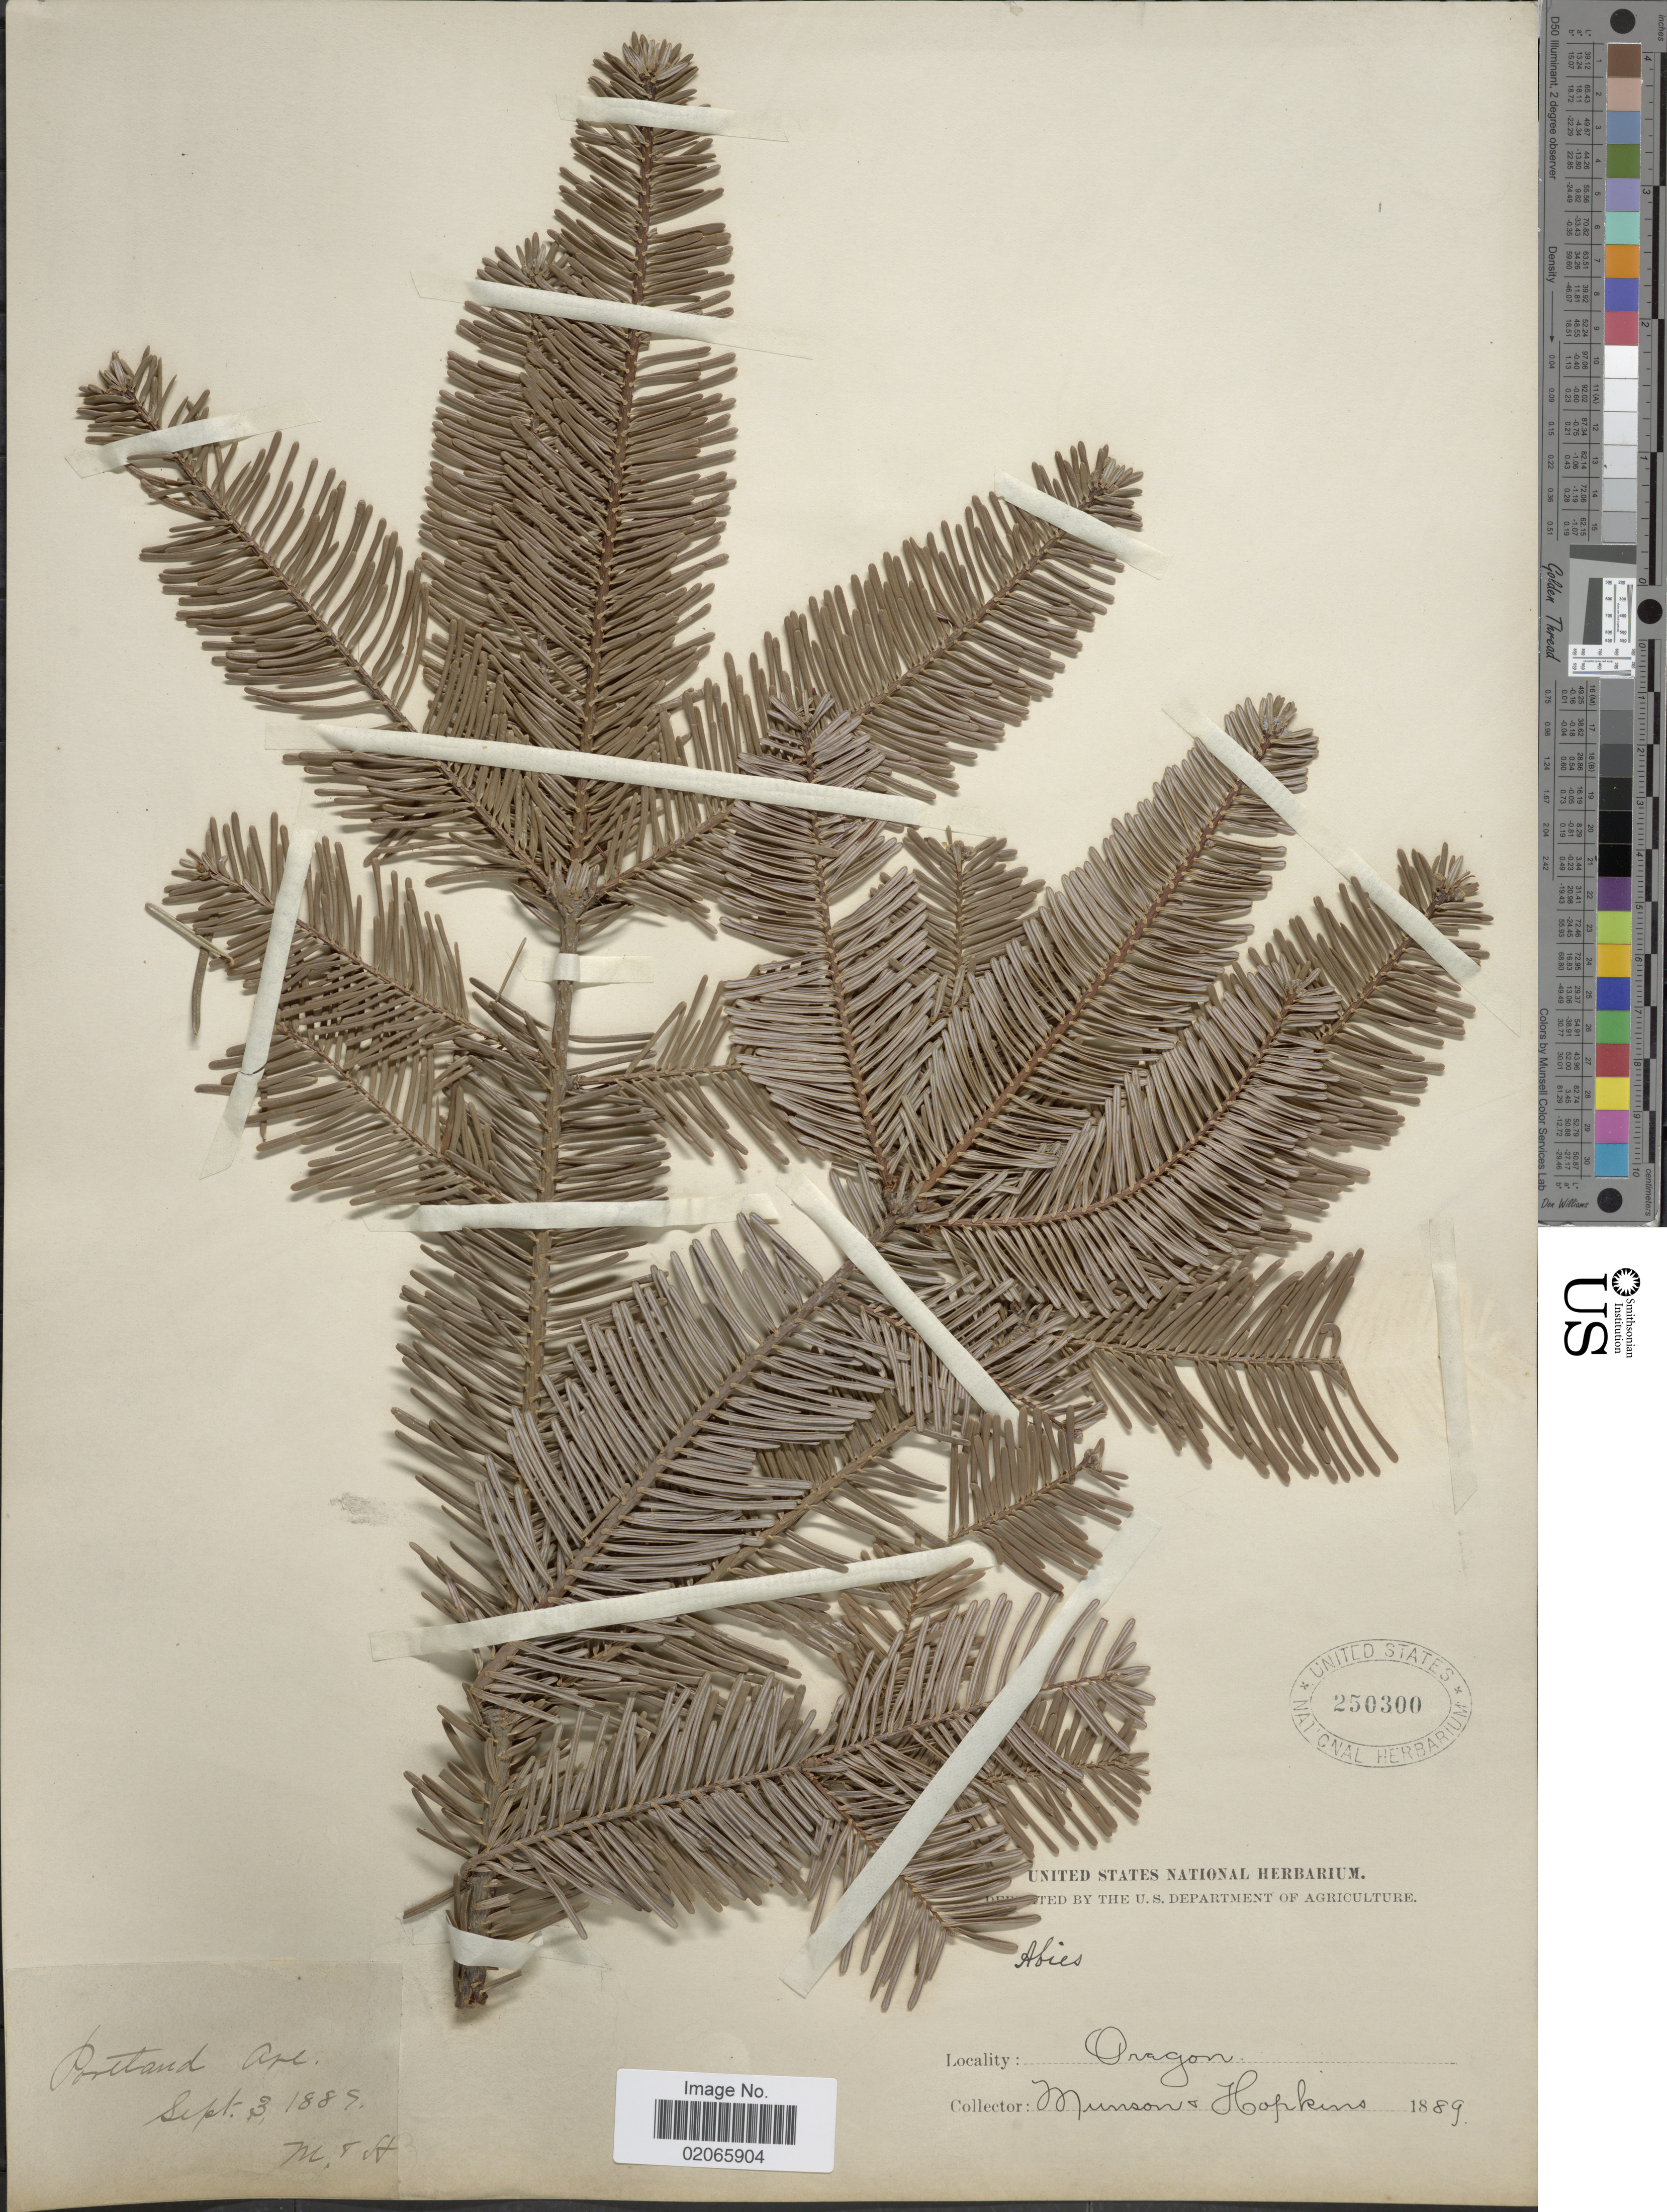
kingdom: Plantae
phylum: Tracheophyta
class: Pinopsida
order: Pinales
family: Pinaceae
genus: Abies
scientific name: Abies sp.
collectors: -. Munson & -- Hopkins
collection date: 1889-09-03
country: United States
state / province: Oregon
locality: Portland, Ore.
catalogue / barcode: US 250300